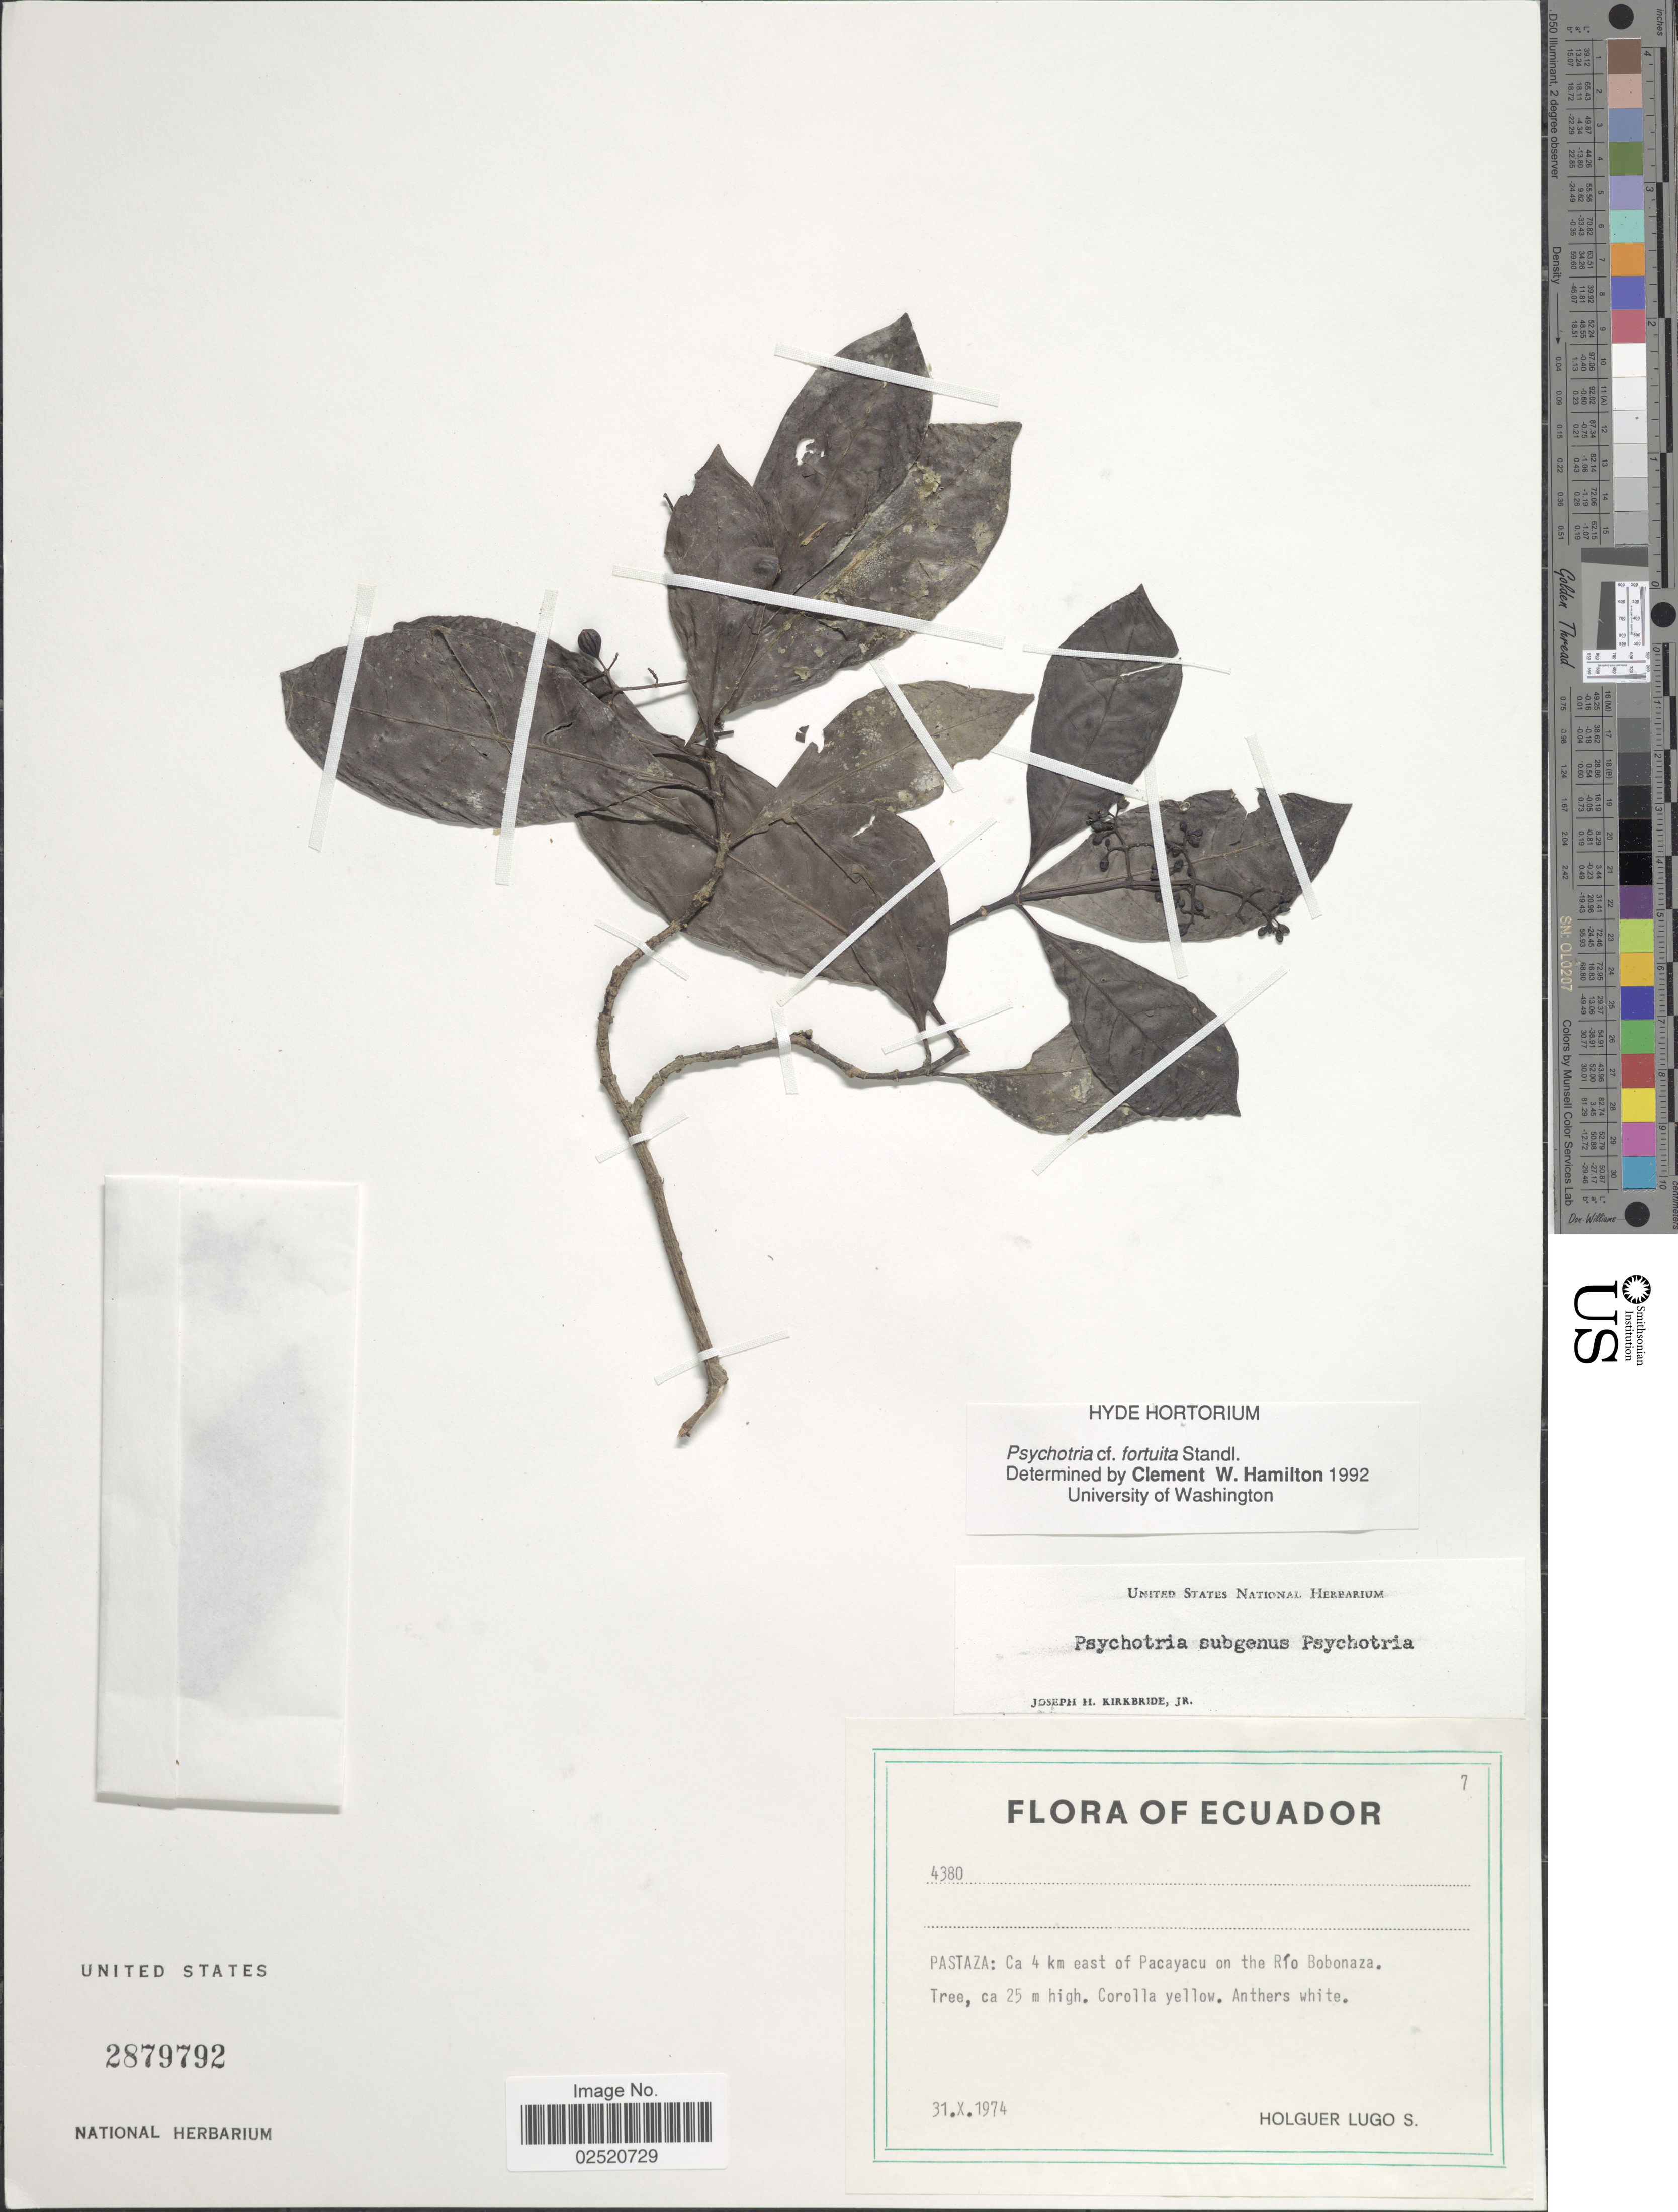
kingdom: Plantae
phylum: Tracheophyta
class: Magnoliopsida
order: Gentianales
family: Rubiaceae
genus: Psychotria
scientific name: Psychotria sp.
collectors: H. Lugo S.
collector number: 4380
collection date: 1974-10-31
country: Ecuador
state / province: Pastaza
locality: Ca 4 km east of Pacayacu on the Río Bobonaza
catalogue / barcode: US 2879792